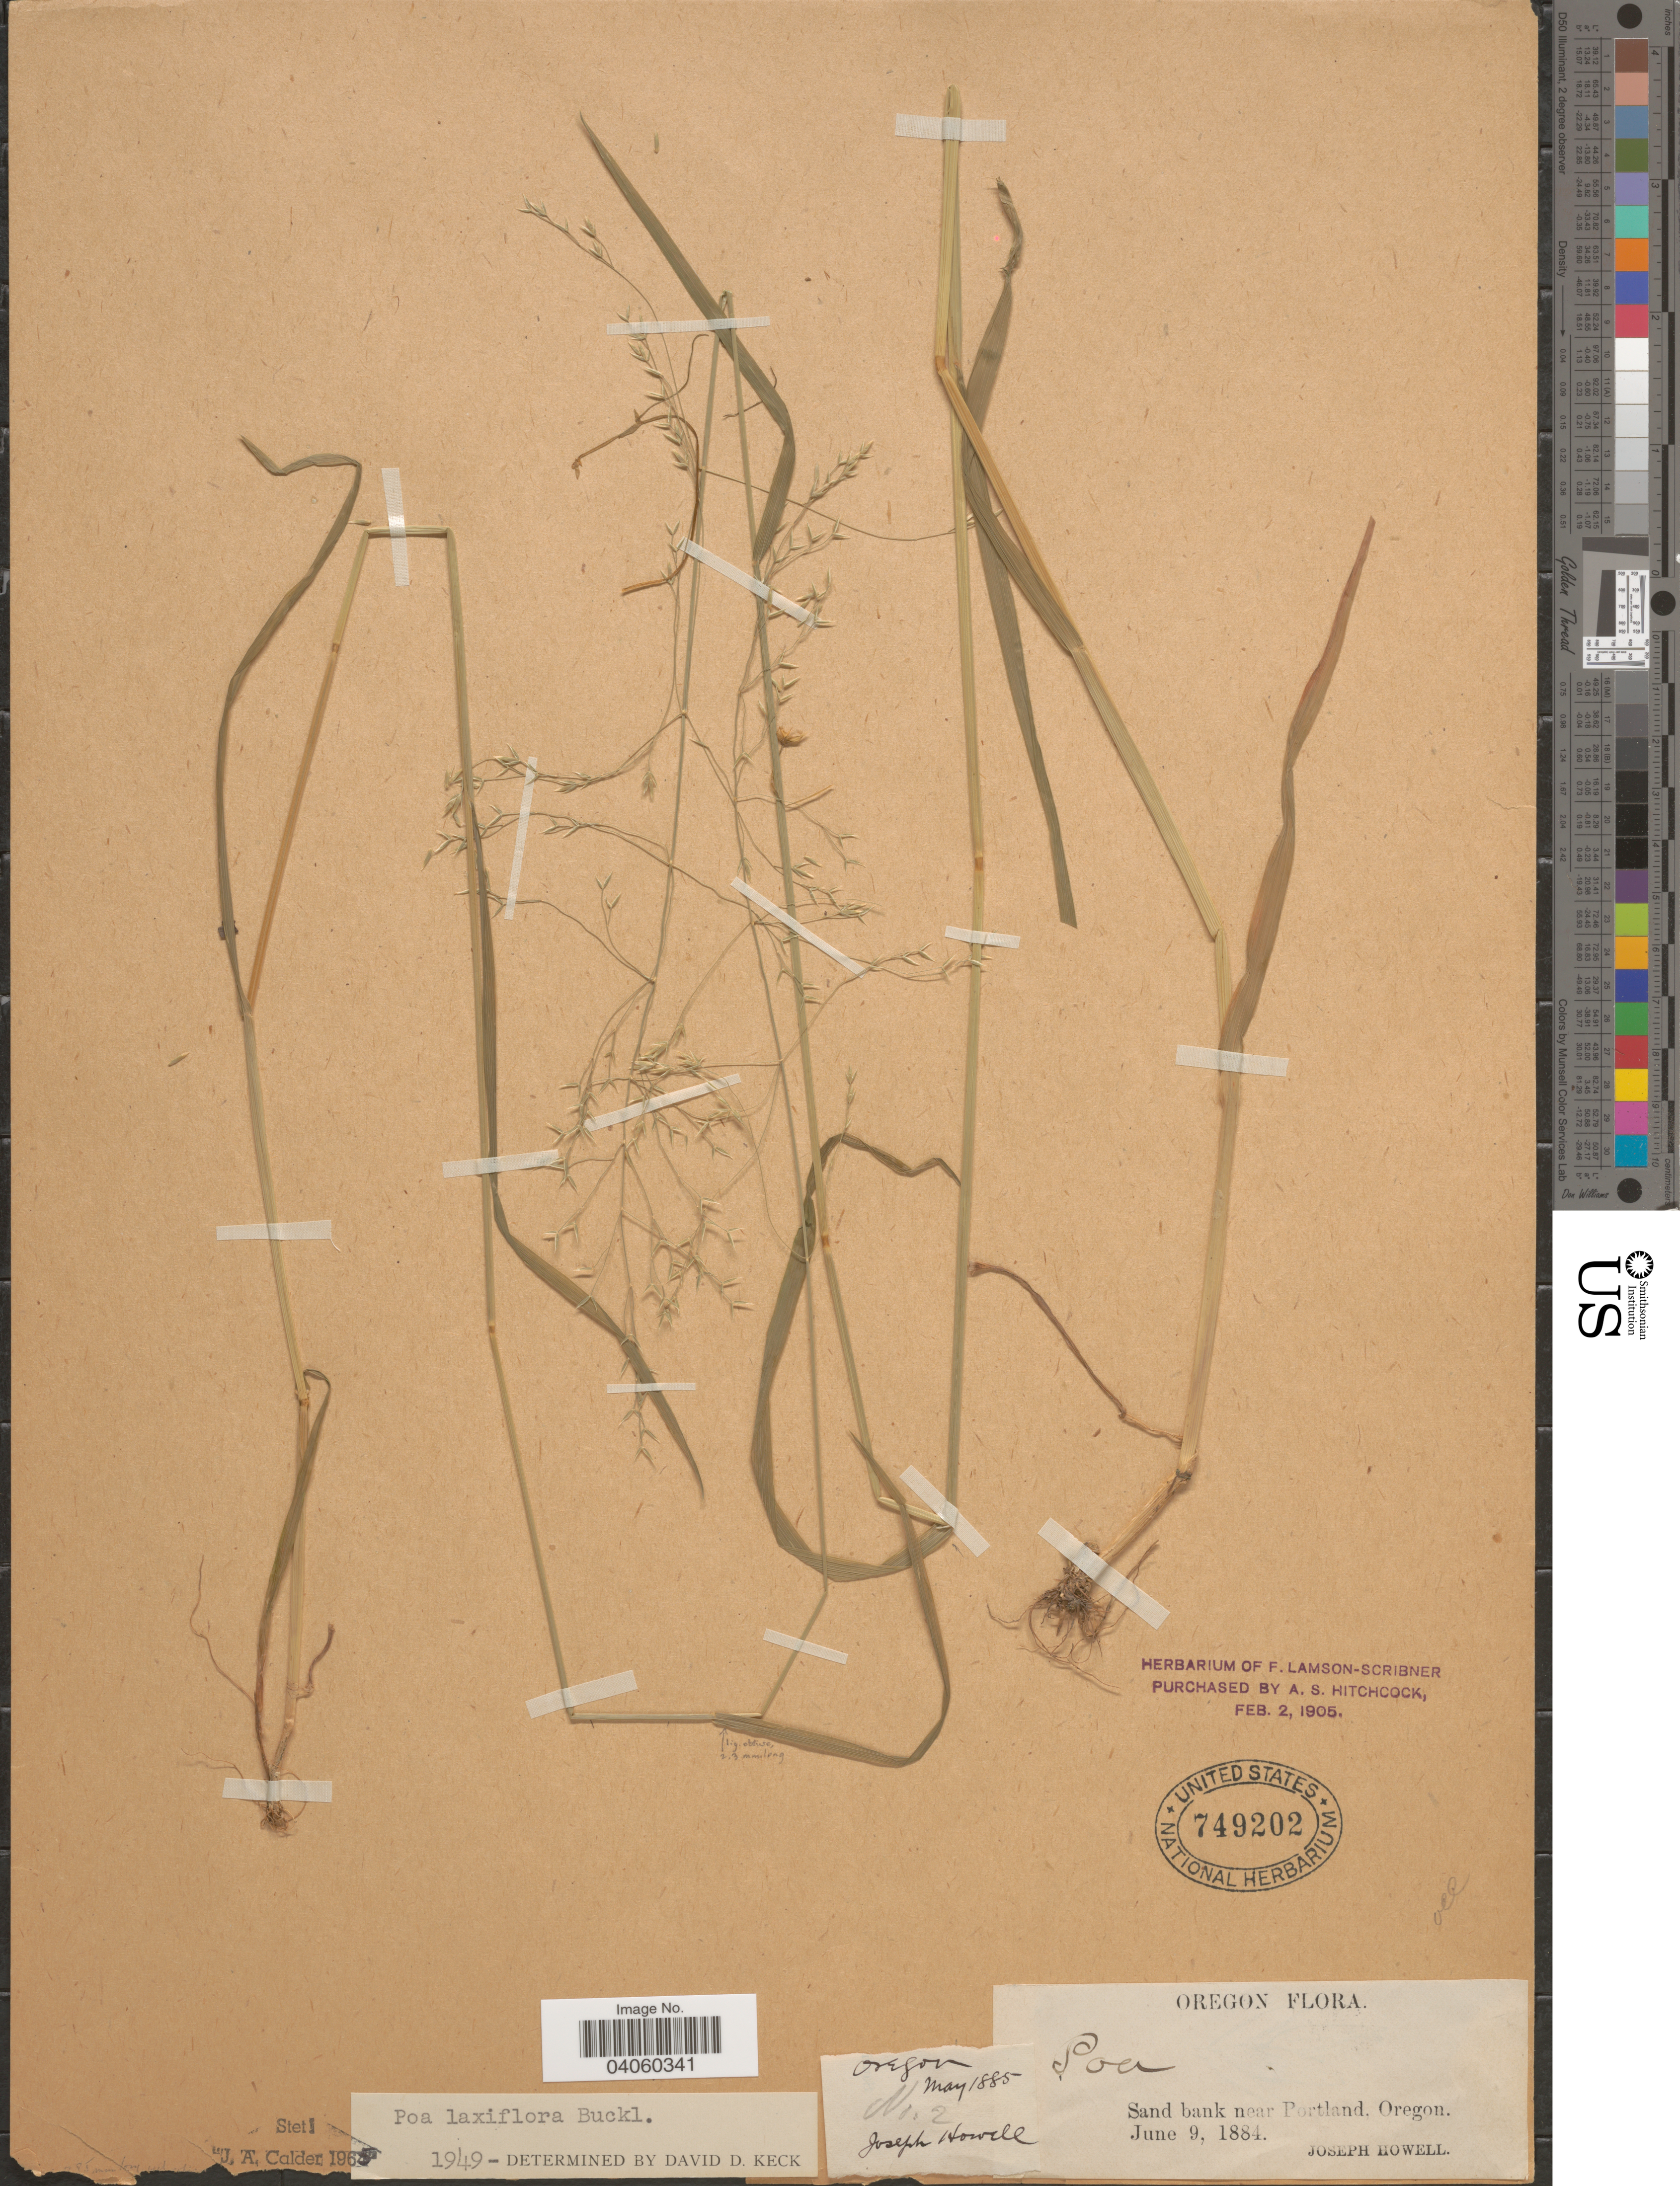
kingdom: Plantae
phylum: Tracheophyta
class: Liliopsida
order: Poales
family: Poaceae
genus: Poa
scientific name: Poa laxiflora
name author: Buckley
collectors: J. Howell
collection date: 1884-06-09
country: United States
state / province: Oregon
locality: Sand bank near Portland.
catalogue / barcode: US 749202